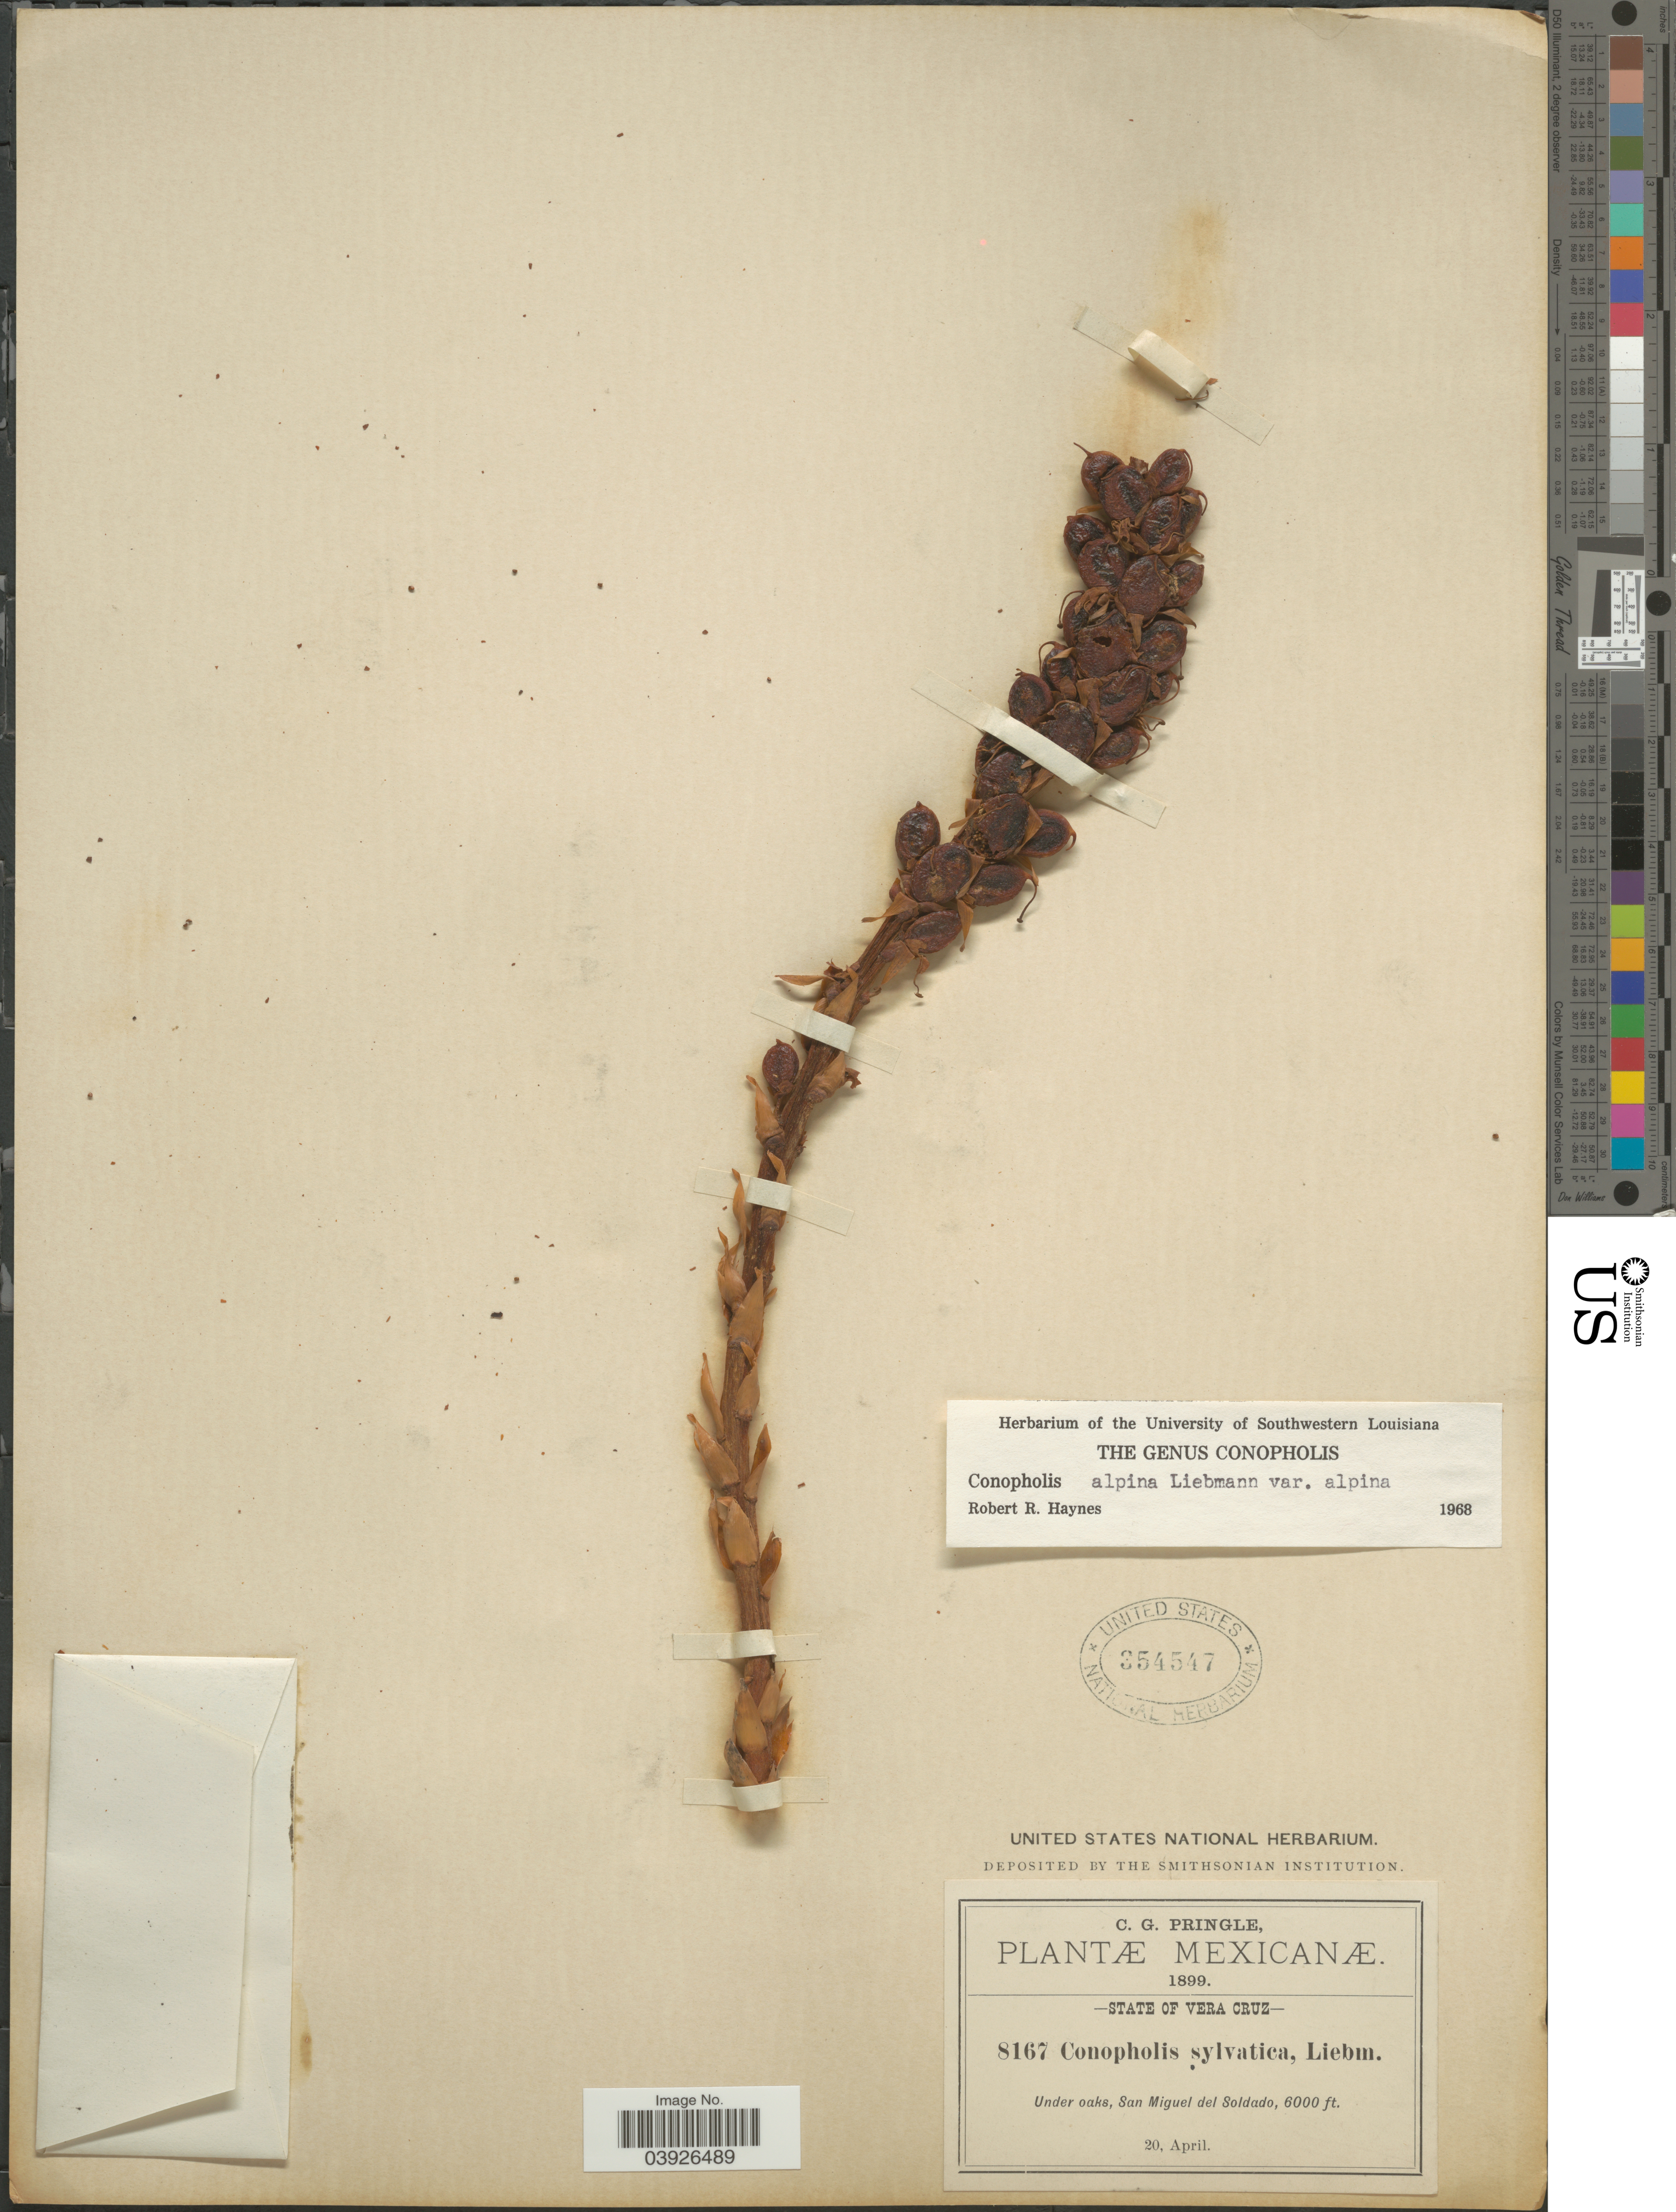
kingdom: Plantae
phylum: Tracheophyta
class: Magnoliopsida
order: Lamiales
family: Orobanchaceae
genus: Conopholis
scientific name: Conopholis alpina var. alpina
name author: Liebm.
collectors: C. G. Pringle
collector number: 8167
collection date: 1899-04-20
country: Mexico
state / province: Veracruz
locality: State of Vera Cruz, Under oaks, San Miguel del Soldado.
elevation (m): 1829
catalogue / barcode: US 354547